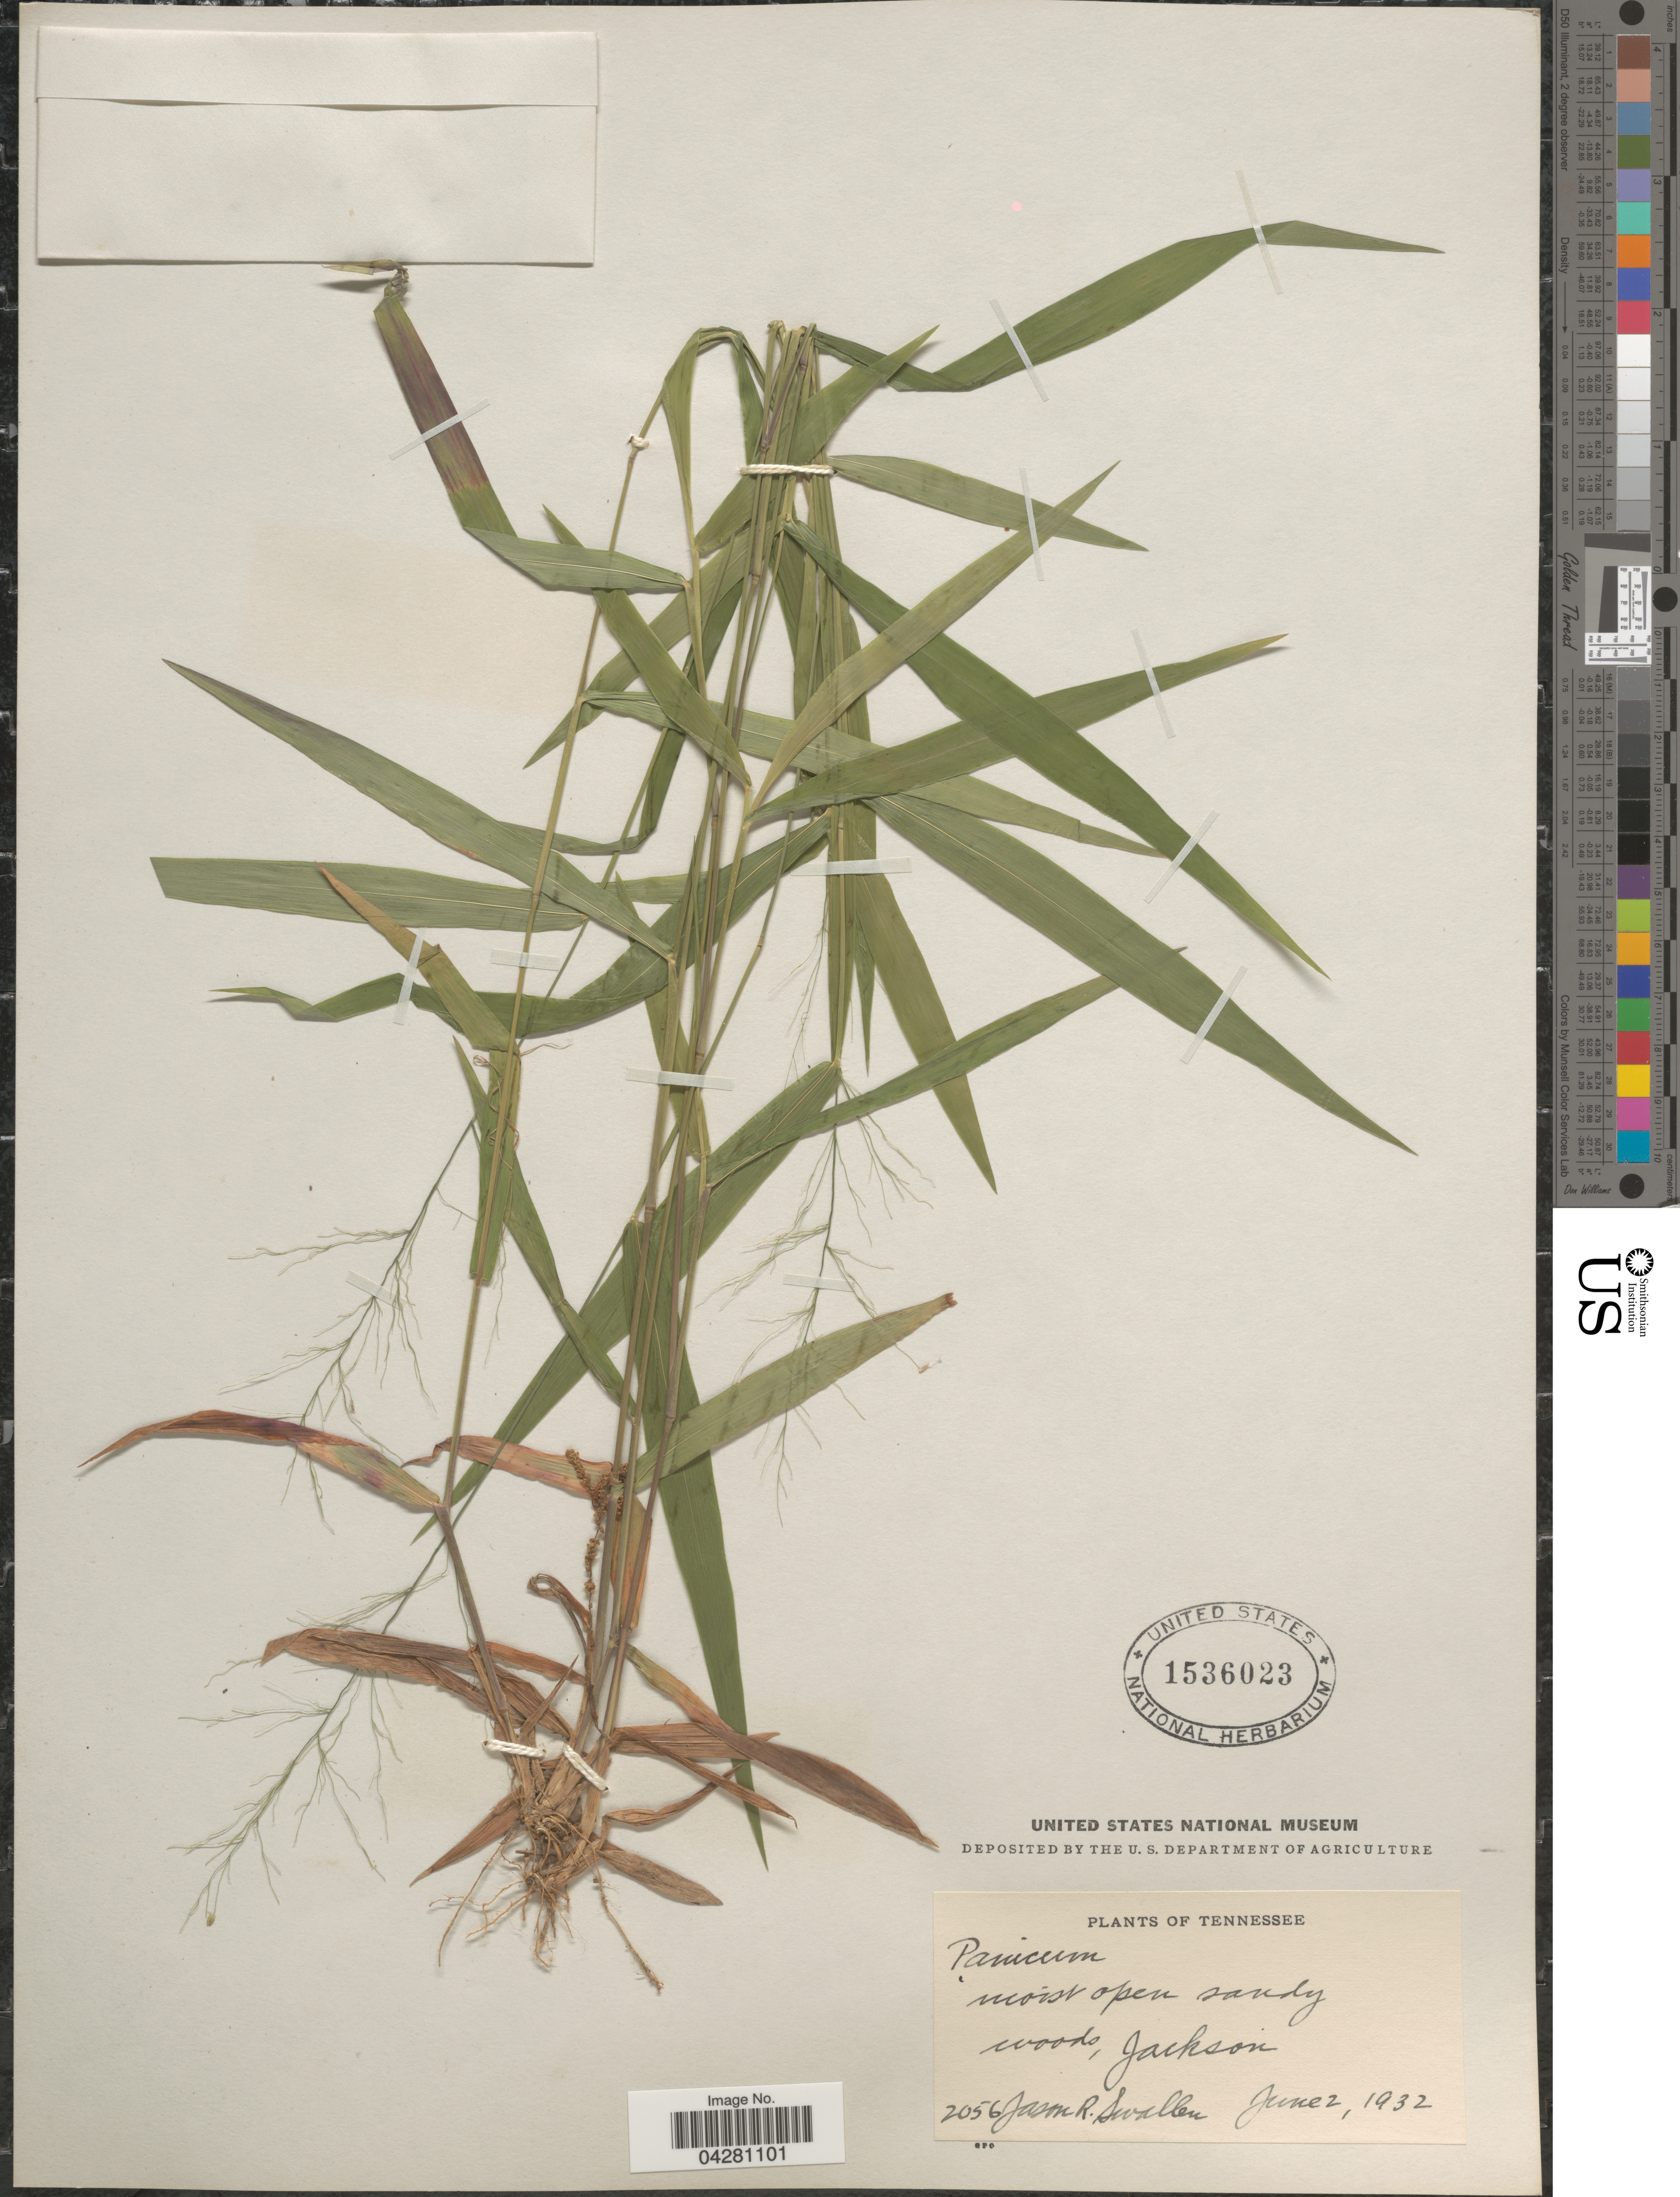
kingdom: Plantae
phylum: Tracheophyta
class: Liliopsida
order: Poales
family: Poaceae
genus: Dichanthelium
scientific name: Dichanthelium dichotomum var. dichotomum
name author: (L.) Gould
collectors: J. R. Swallen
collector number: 2056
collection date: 1932-06-02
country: United States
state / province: Tennessee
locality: Moist open sandy woods, Jackson.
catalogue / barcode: US 1536023